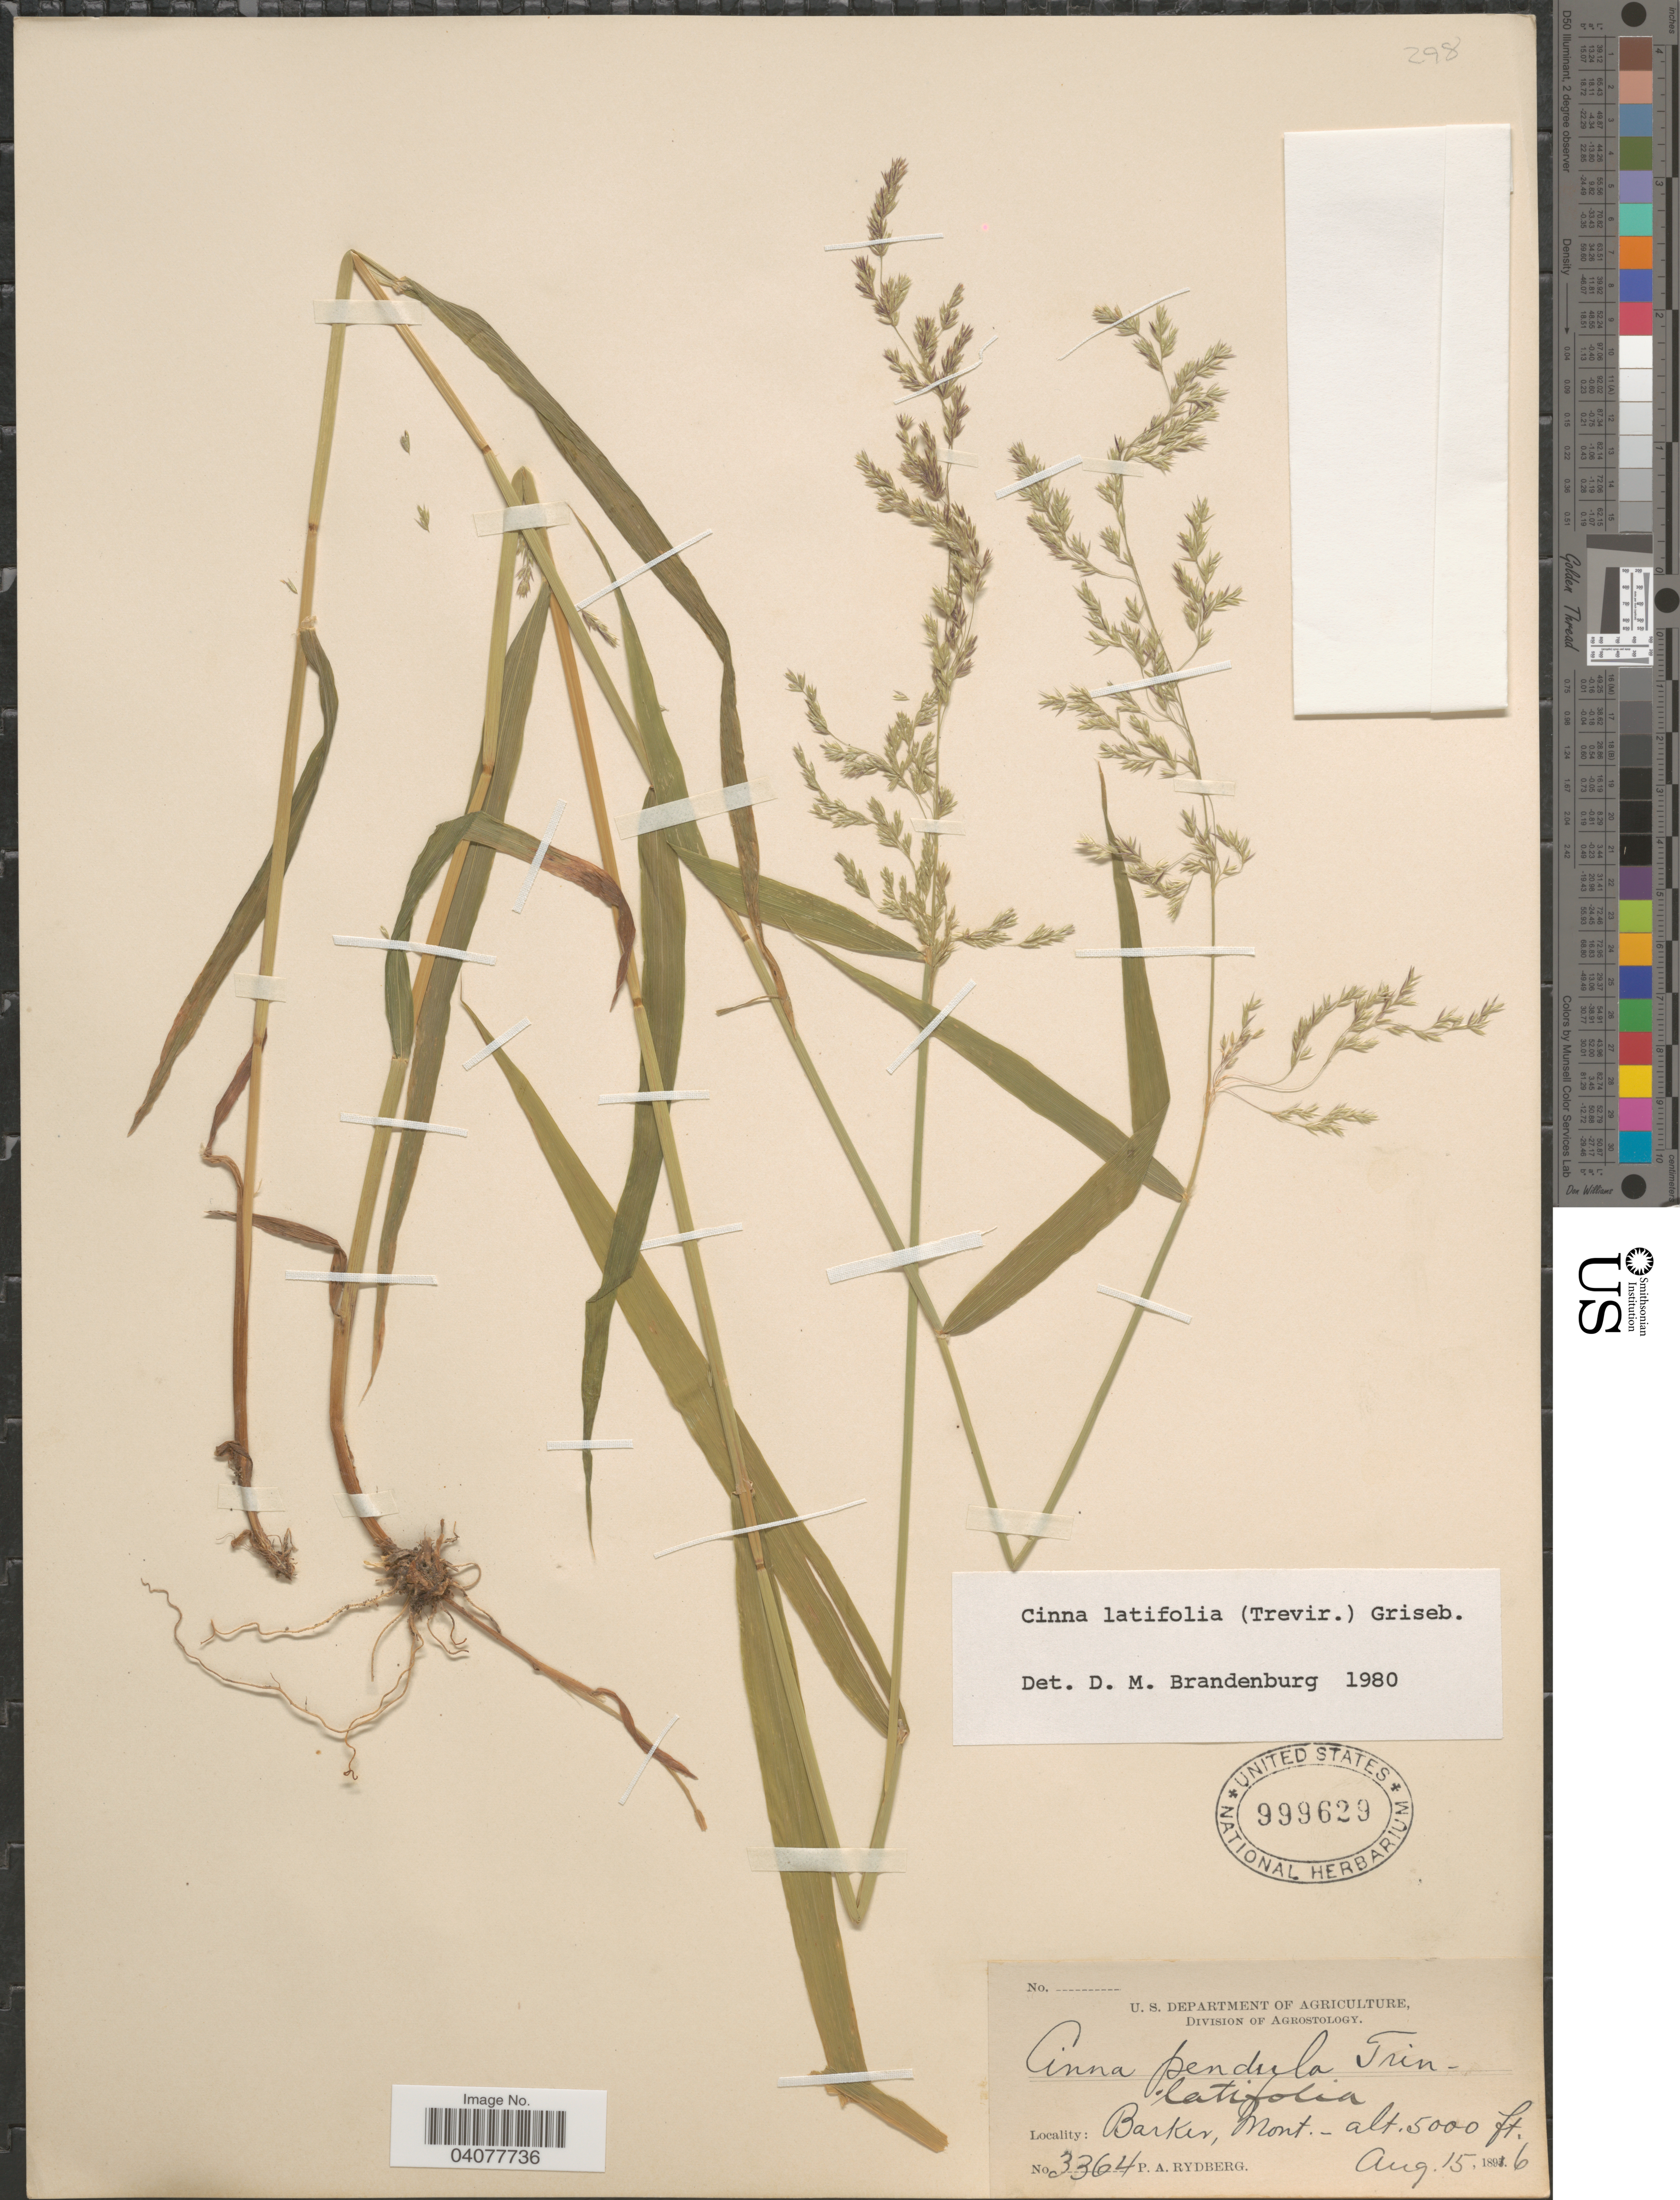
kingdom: Plantae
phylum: Tracheophyta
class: Liliopsida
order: Poales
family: Poaceae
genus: Cinna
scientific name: Cinna latifolia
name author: (Trevir. ex Goeppert) Griseb.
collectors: P. A. Rydberg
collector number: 3364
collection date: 1816-08-15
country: United States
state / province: Montana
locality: Barker.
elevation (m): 1524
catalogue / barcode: US 999629